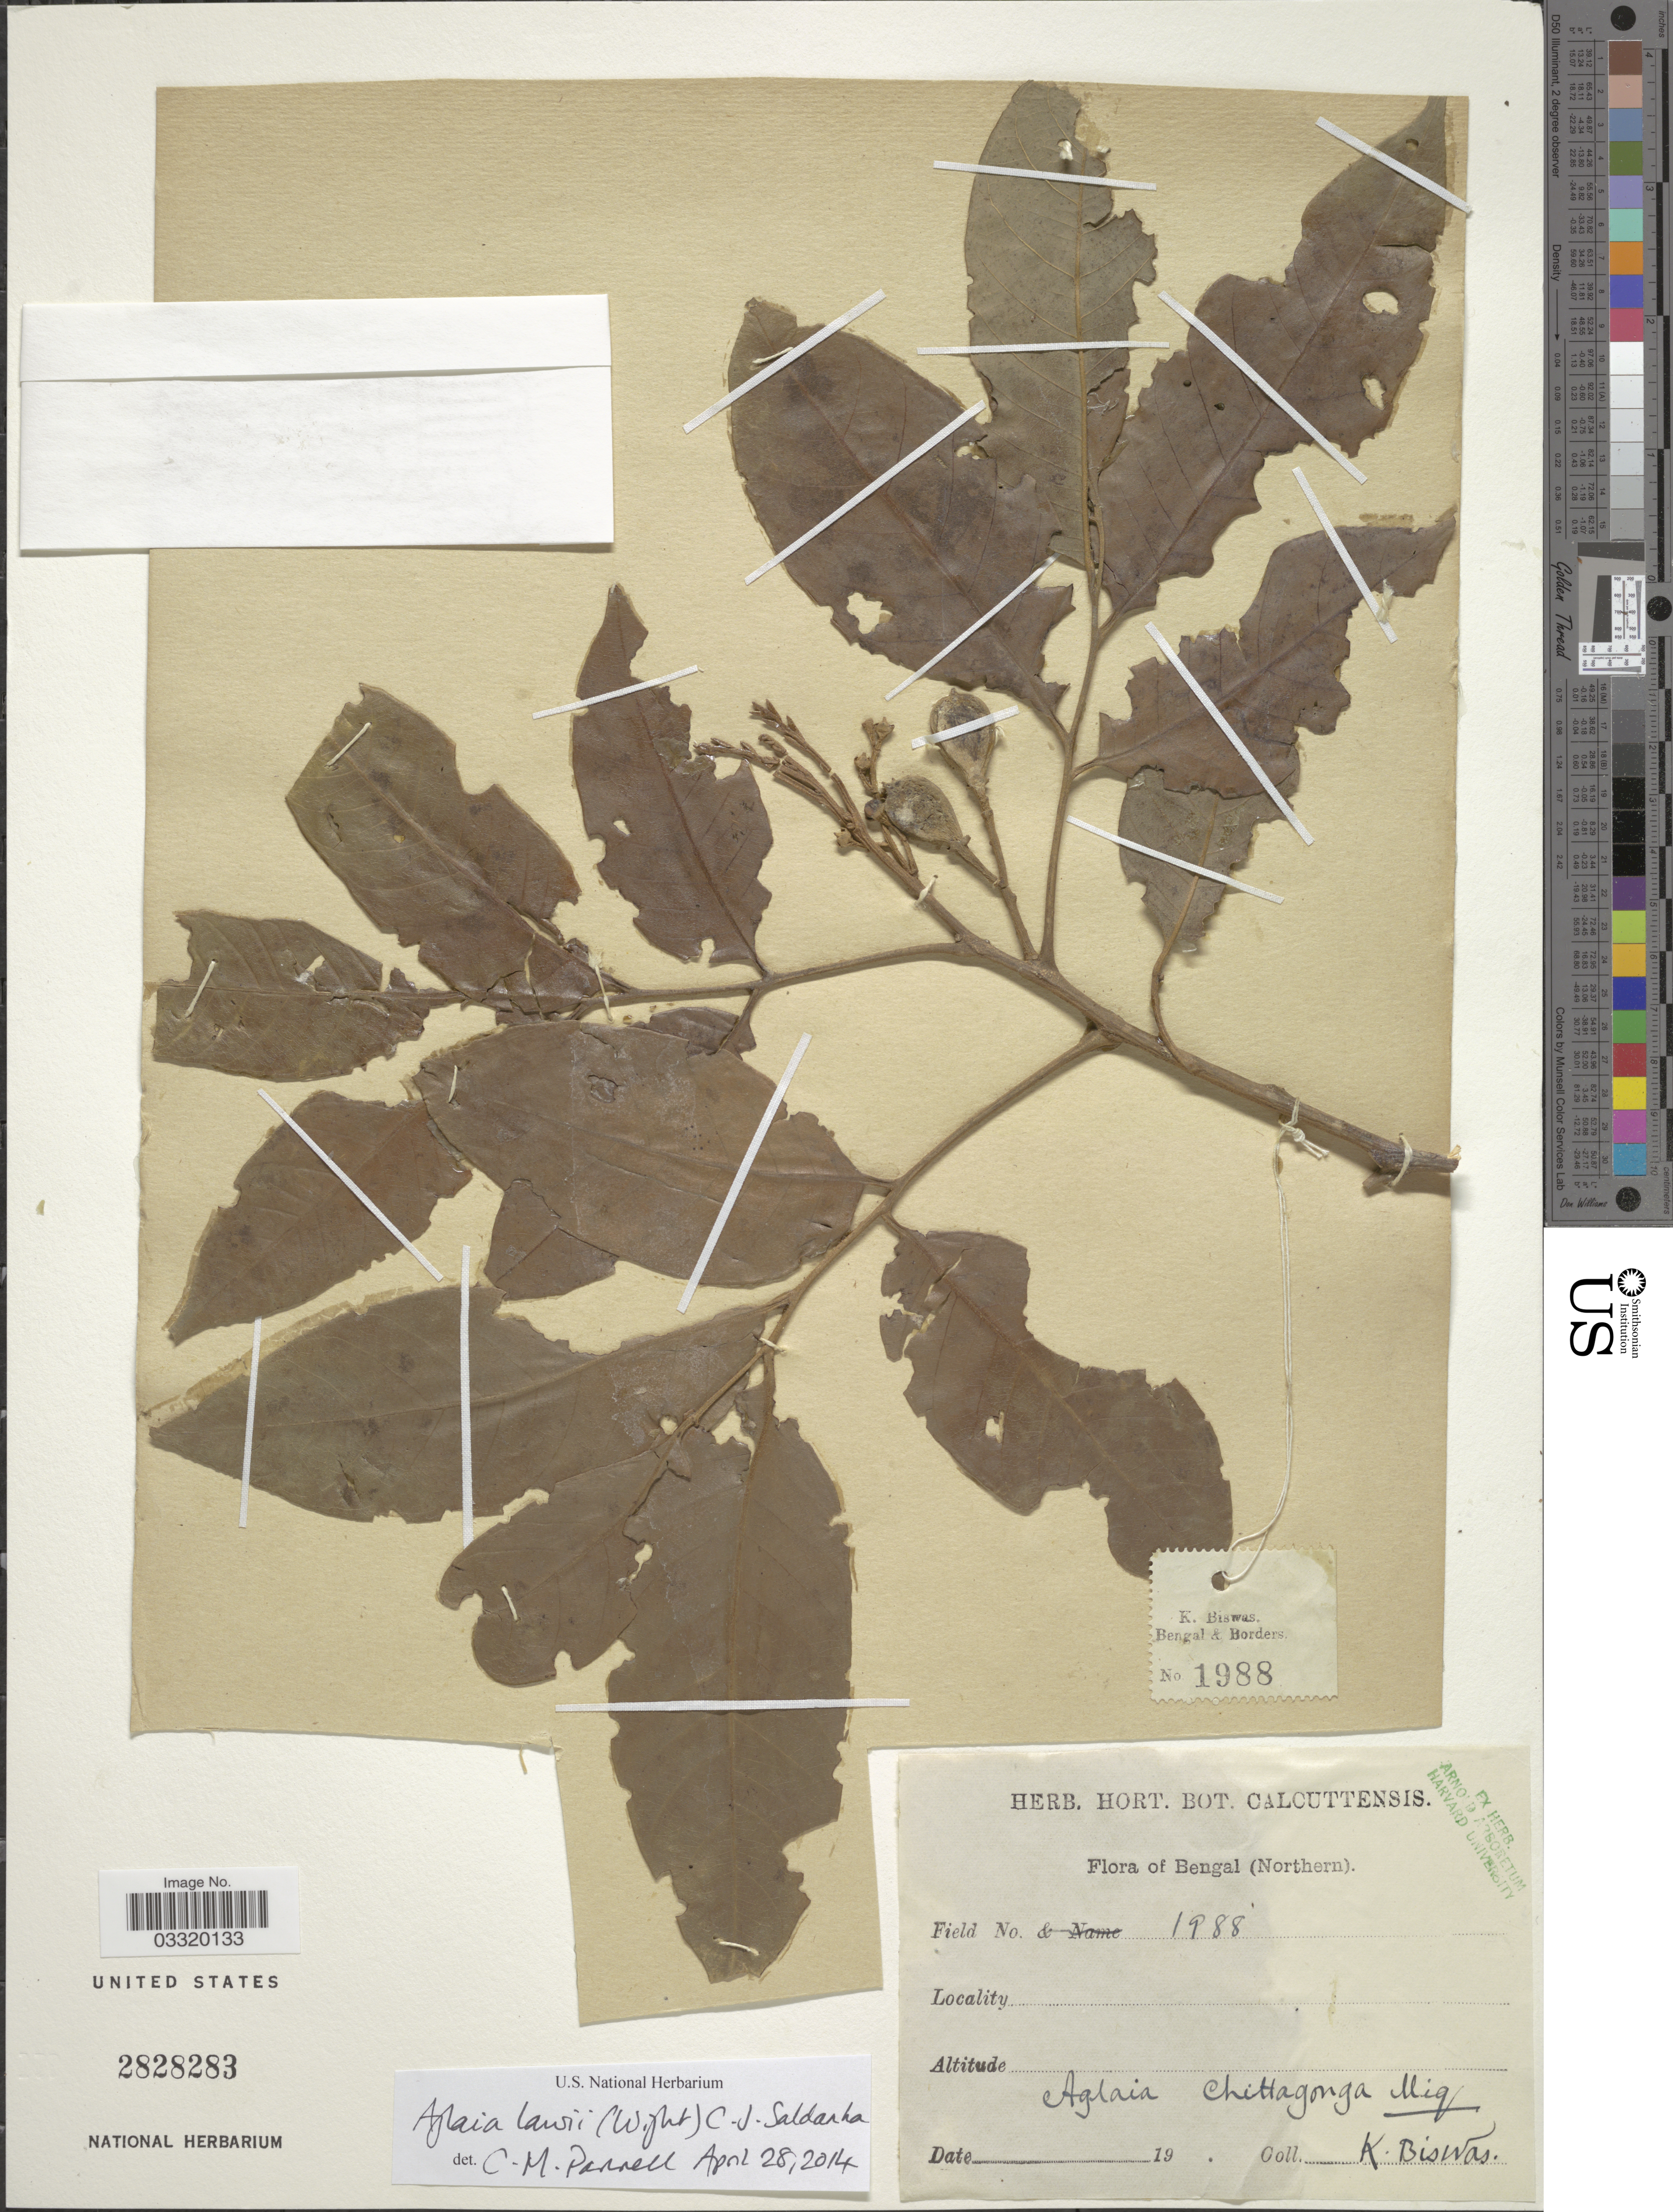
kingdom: Plantae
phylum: Tracheophyta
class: Magnoliopsida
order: Sapindales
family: Meliaceae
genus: Aglaia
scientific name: Aglaia lawii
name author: (Wight) C.J. Saldanha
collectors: K. Biswas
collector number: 1988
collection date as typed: Transcribed d/m/y: //19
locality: Bengal (Northern).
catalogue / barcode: US 2828283